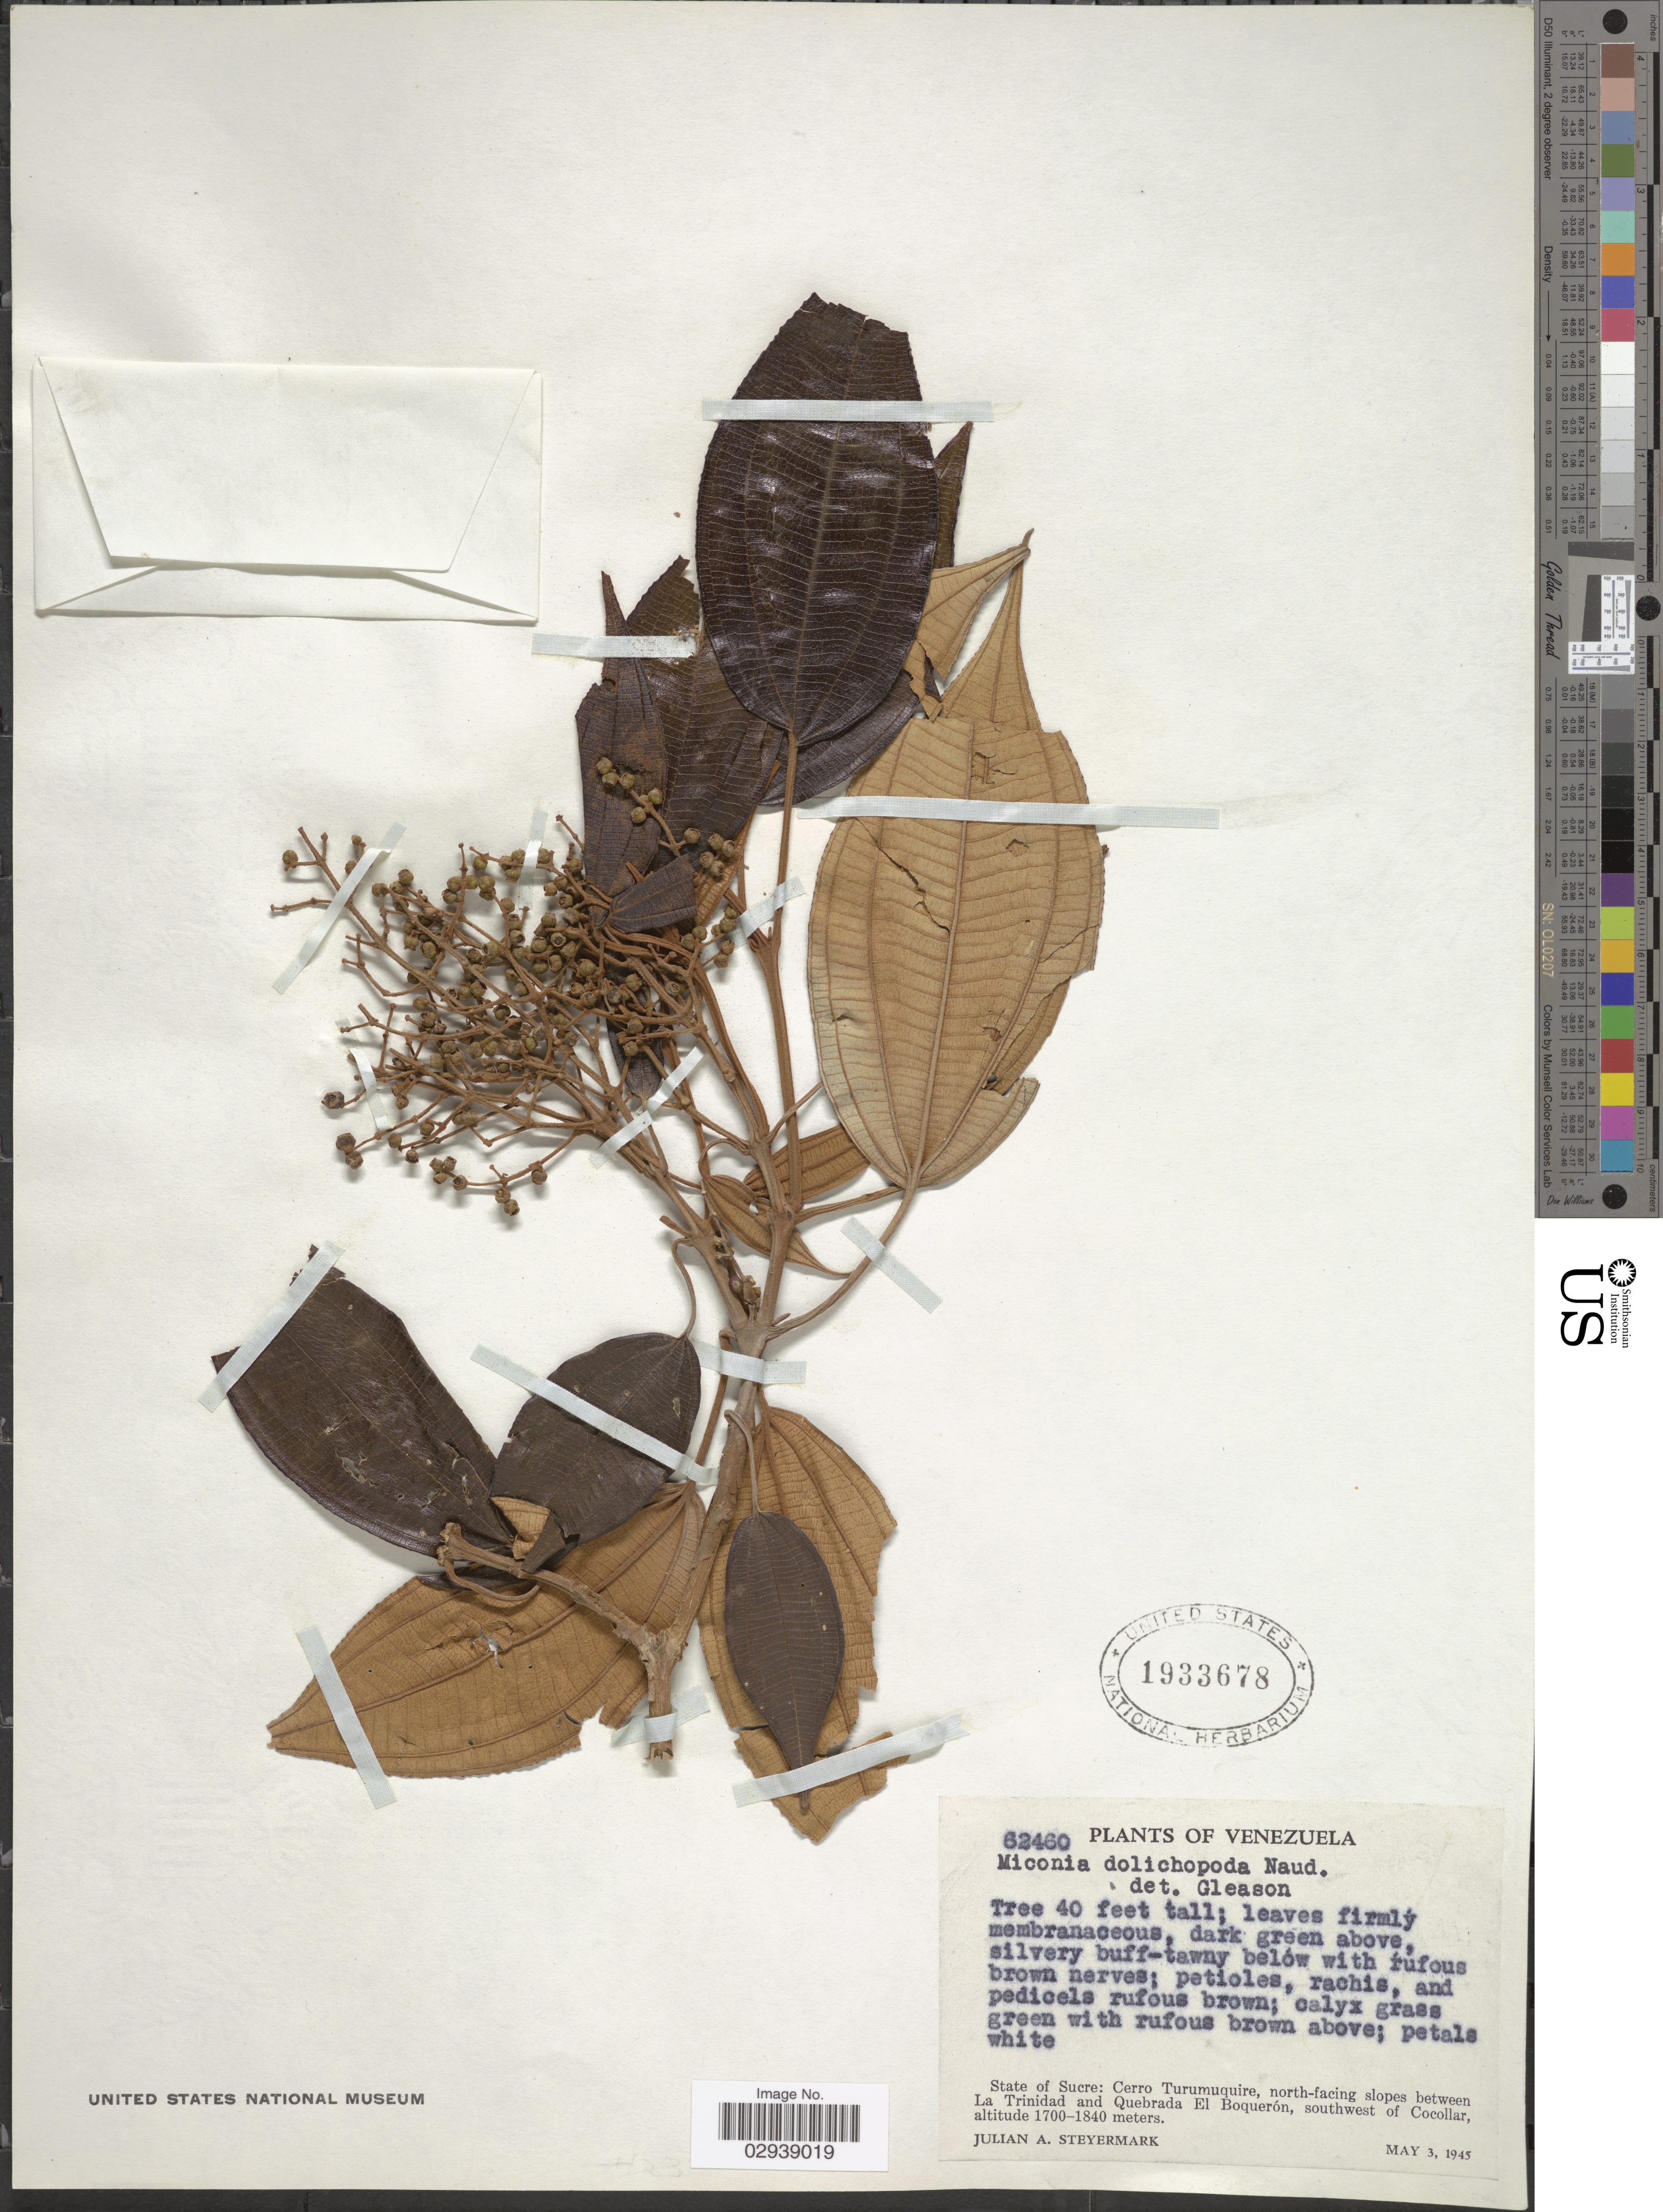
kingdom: Plantae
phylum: Tracheophyta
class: Magnoliopsida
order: Myrtales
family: Melastomataceae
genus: Miconia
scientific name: Miconia dolichopoda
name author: Naudin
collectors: J. Steyermark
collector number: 62460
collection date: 1945-05-03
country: Venezuela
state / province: Sucre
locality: Cerro Turumuquire, north-facing slopes between La Trinidad and Quebrada El Boquerón, southwest of Cocollar.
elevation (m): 1700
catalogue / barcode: US 1933678